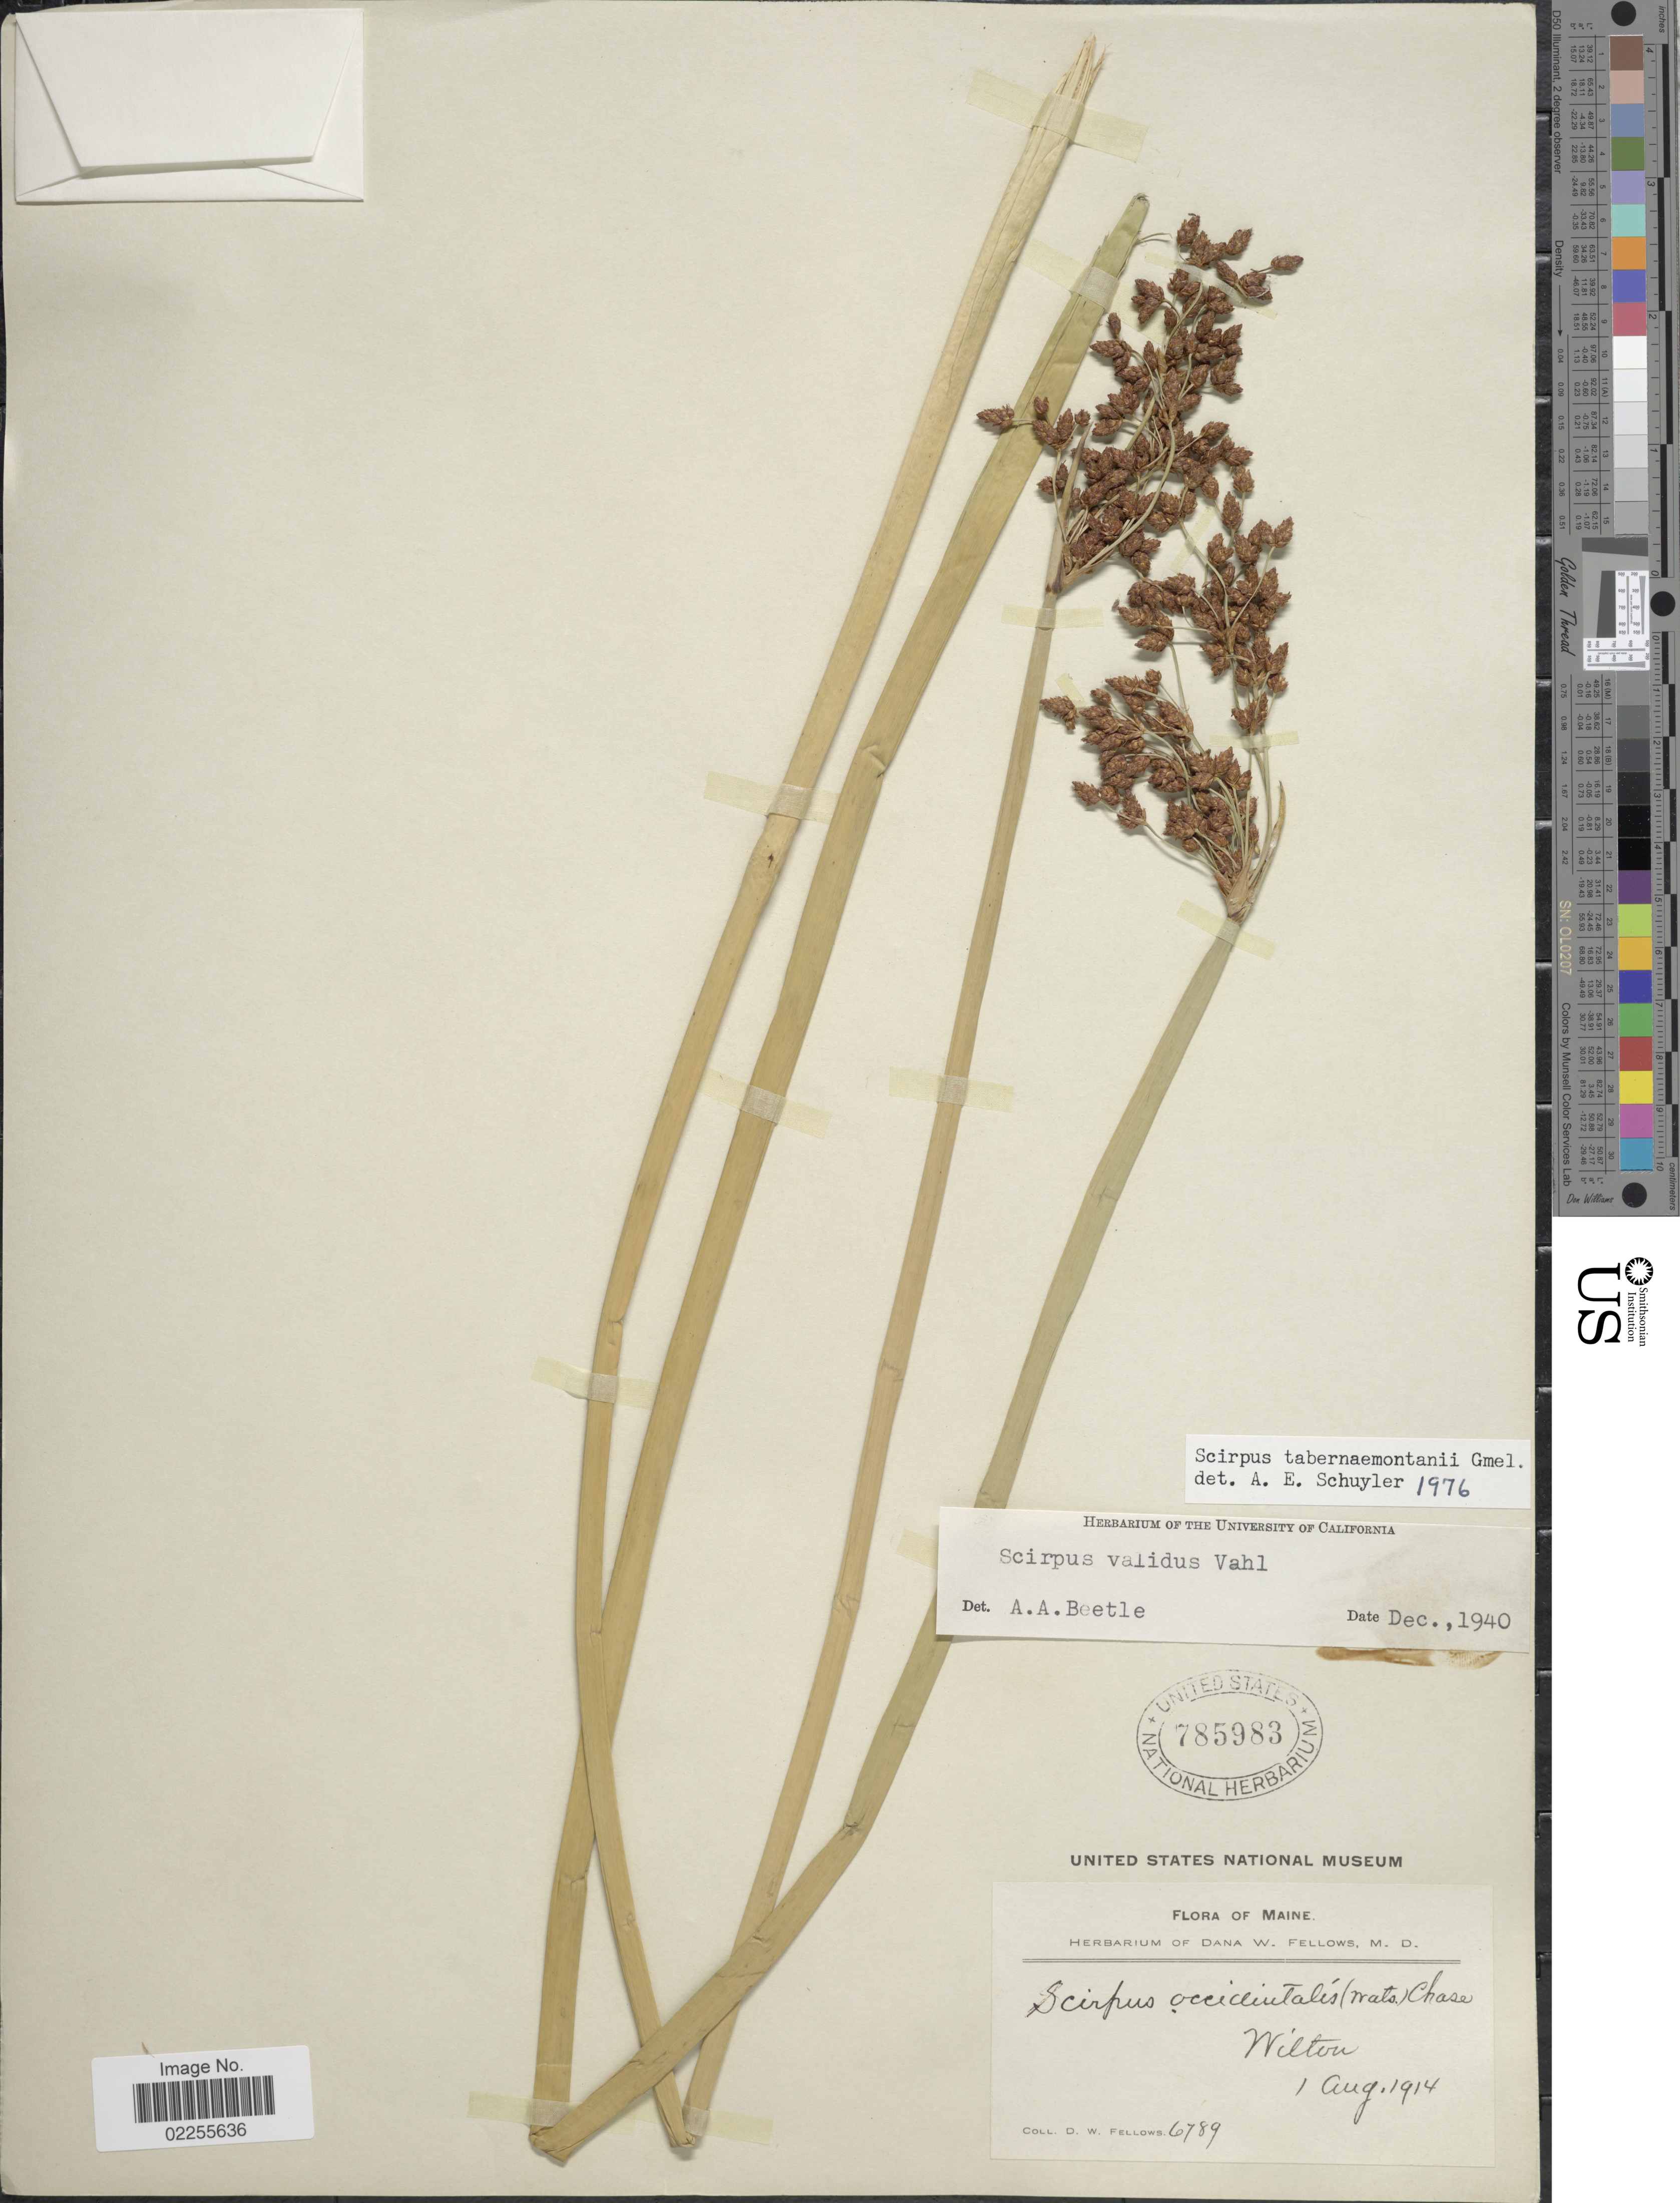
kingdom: Plantae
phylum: Tracheophyta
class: Liliopsida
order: Poales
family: Cyperaceae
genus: Schoenoplectus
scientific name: Schoenoplectus tabernaemontani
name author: (C.C. Gmel.) Palla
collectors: D. W. Fellows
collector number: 6789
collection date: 1914-08-01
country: United States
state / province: Maine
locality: Wilton.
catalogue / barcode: US 785983